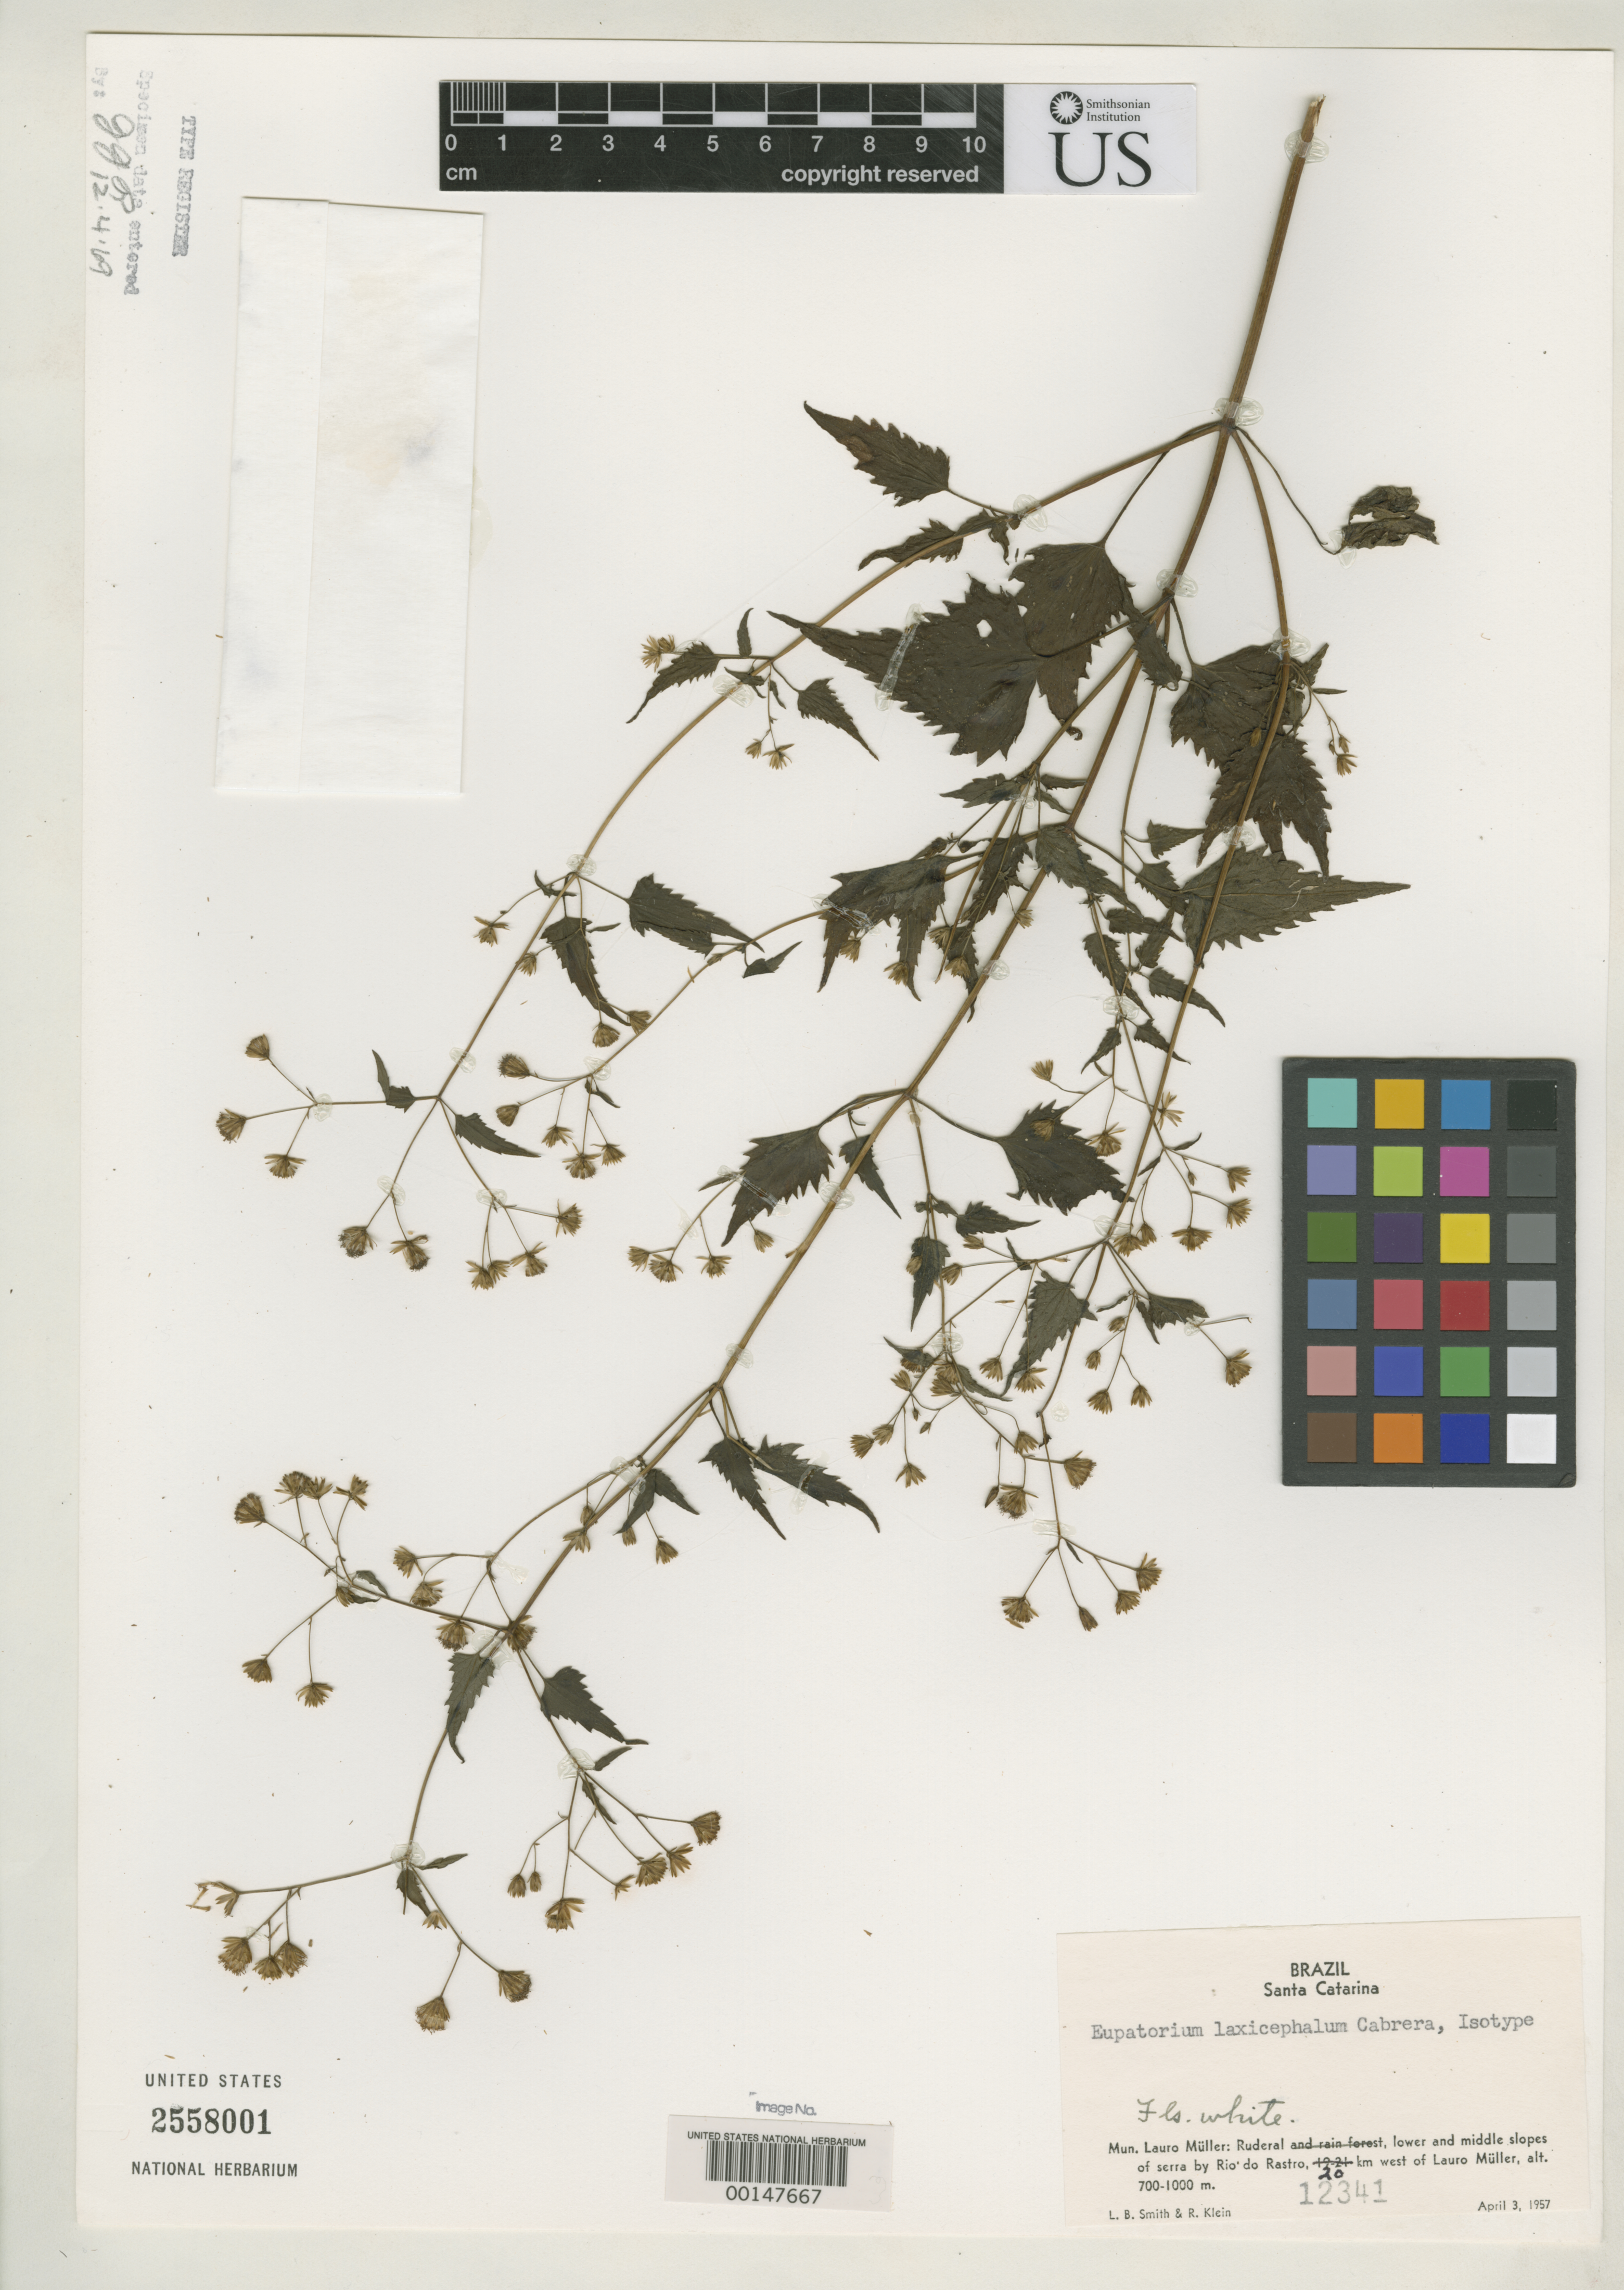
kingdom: Plantae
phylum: Tracheophyta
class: Magnoliopsida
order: Asterales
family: Asteraceae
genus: Eupatorium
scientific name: Eupatorium laxicephalum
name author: Cabrera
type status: Isotype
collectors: L. Smith & R. M. Klein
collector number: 12341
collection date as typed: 03 Apr 1957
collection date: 1957-04-03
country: Brazil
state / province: Santa Catarina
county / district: Lauro Müller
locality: Lauro Müller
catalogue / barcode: US 2558001